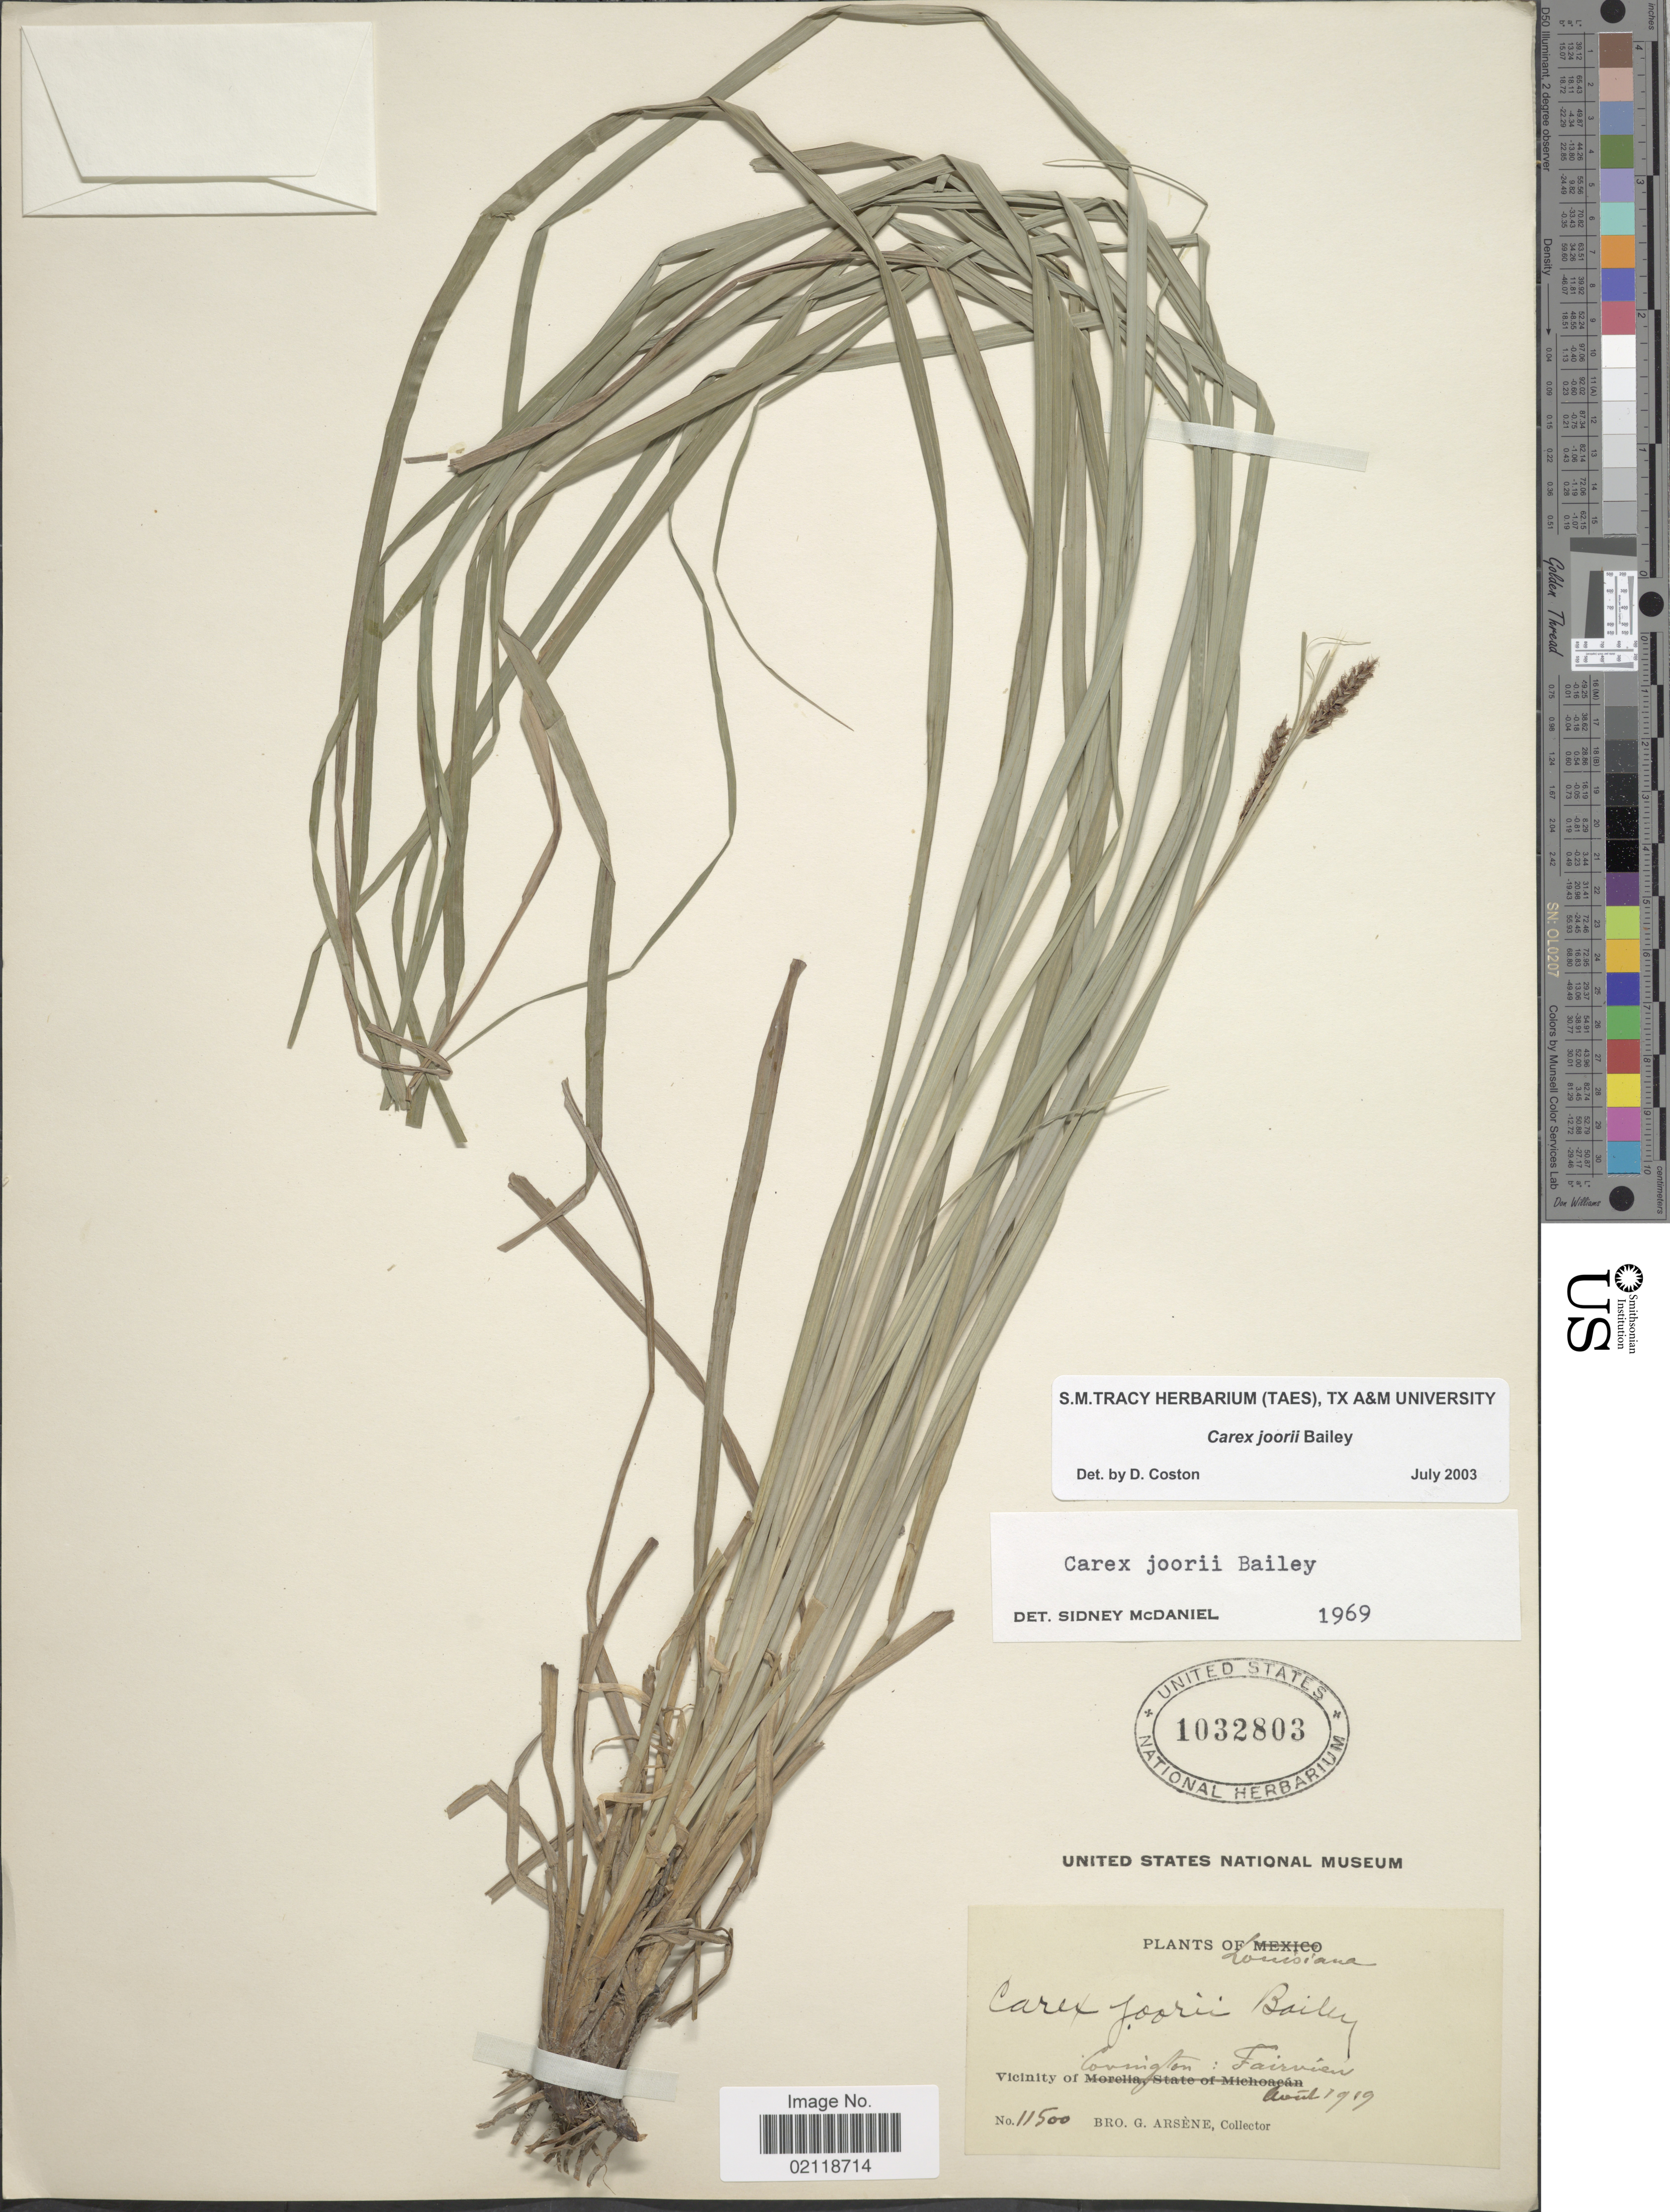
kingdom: Plantae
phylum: Tracheophyta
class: Liliopsida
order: Poales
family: Cyperaceae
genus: Carex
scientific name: Carex joorii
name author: L.H. Bailey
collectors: Bro. G. Arsène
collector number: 11500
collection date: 1919-08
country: United States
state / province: Louisiana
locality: Vicinity of Covington: Fairview.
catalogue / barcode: US 1032803